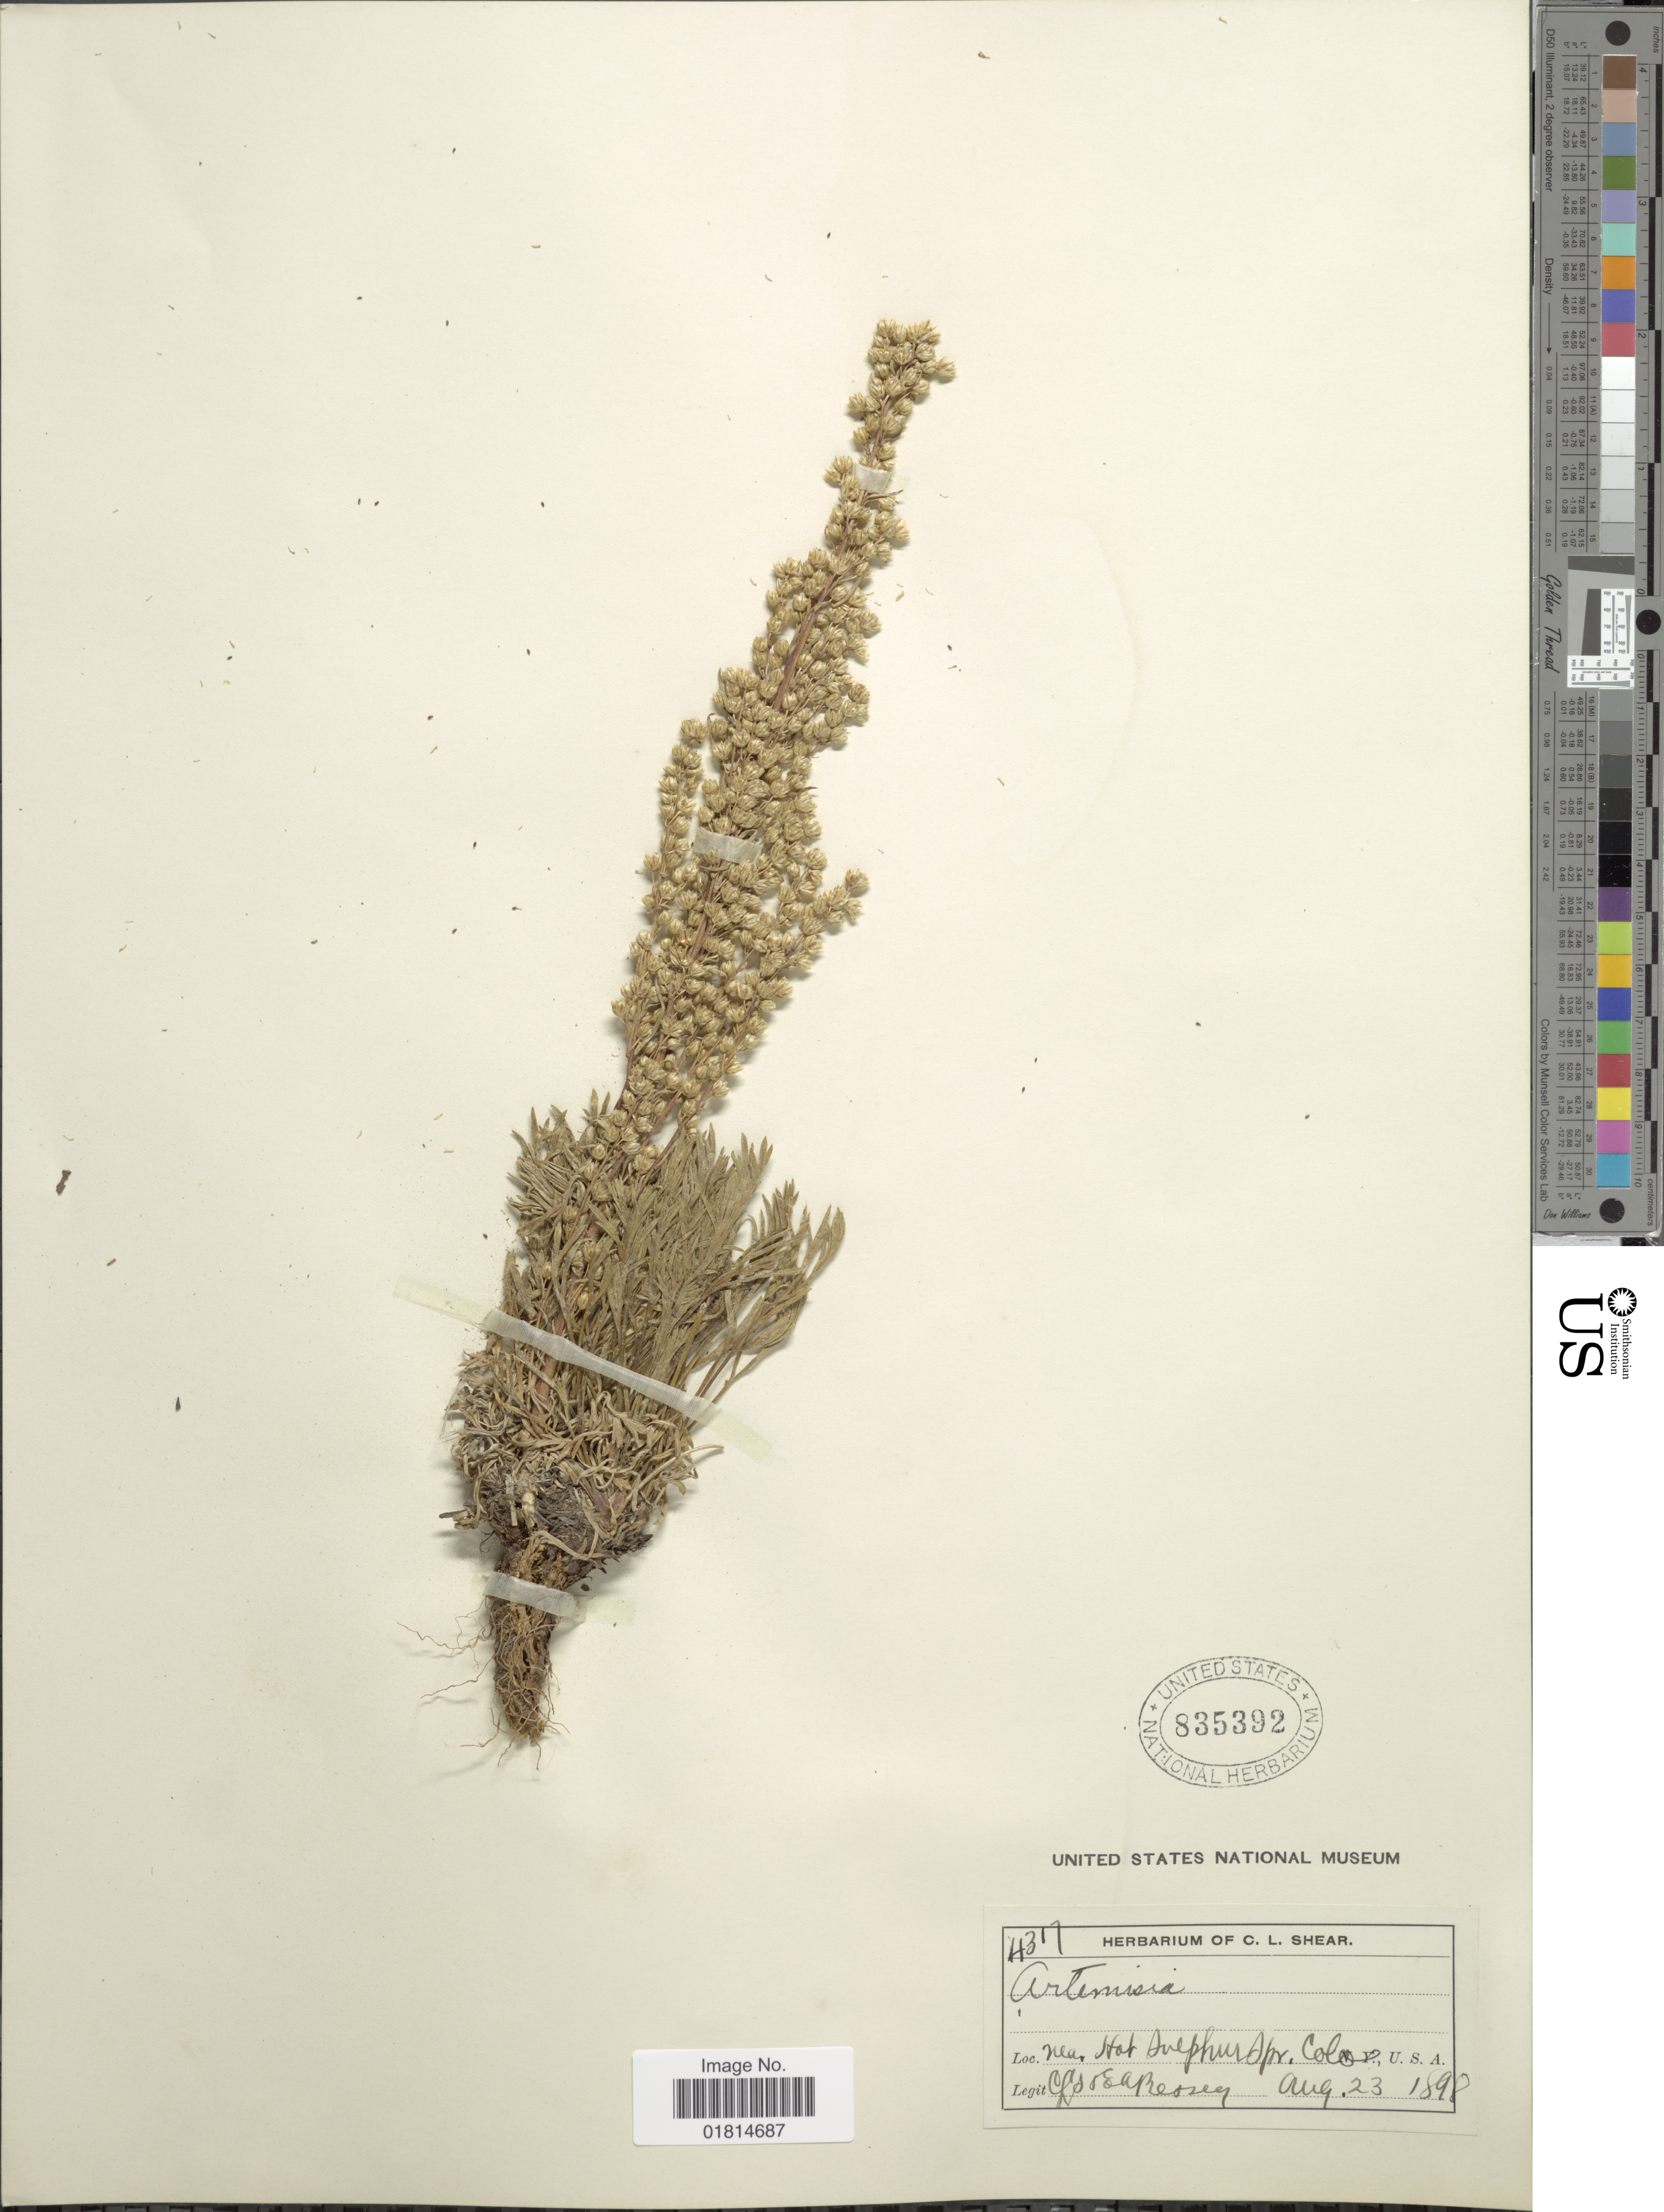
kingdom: Plantae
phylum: Tracheophyta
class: Magnoliopsida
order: Asterales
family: Asteraceae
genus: Artemisia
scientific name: Artemisia camporum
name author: Rydb.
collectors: C. L. Shear & E. A. Bessey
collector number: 4317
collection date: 1898-08-23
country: United States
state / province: Colorado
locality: Near Hot Sulphur Spr.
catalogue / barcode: US 835392